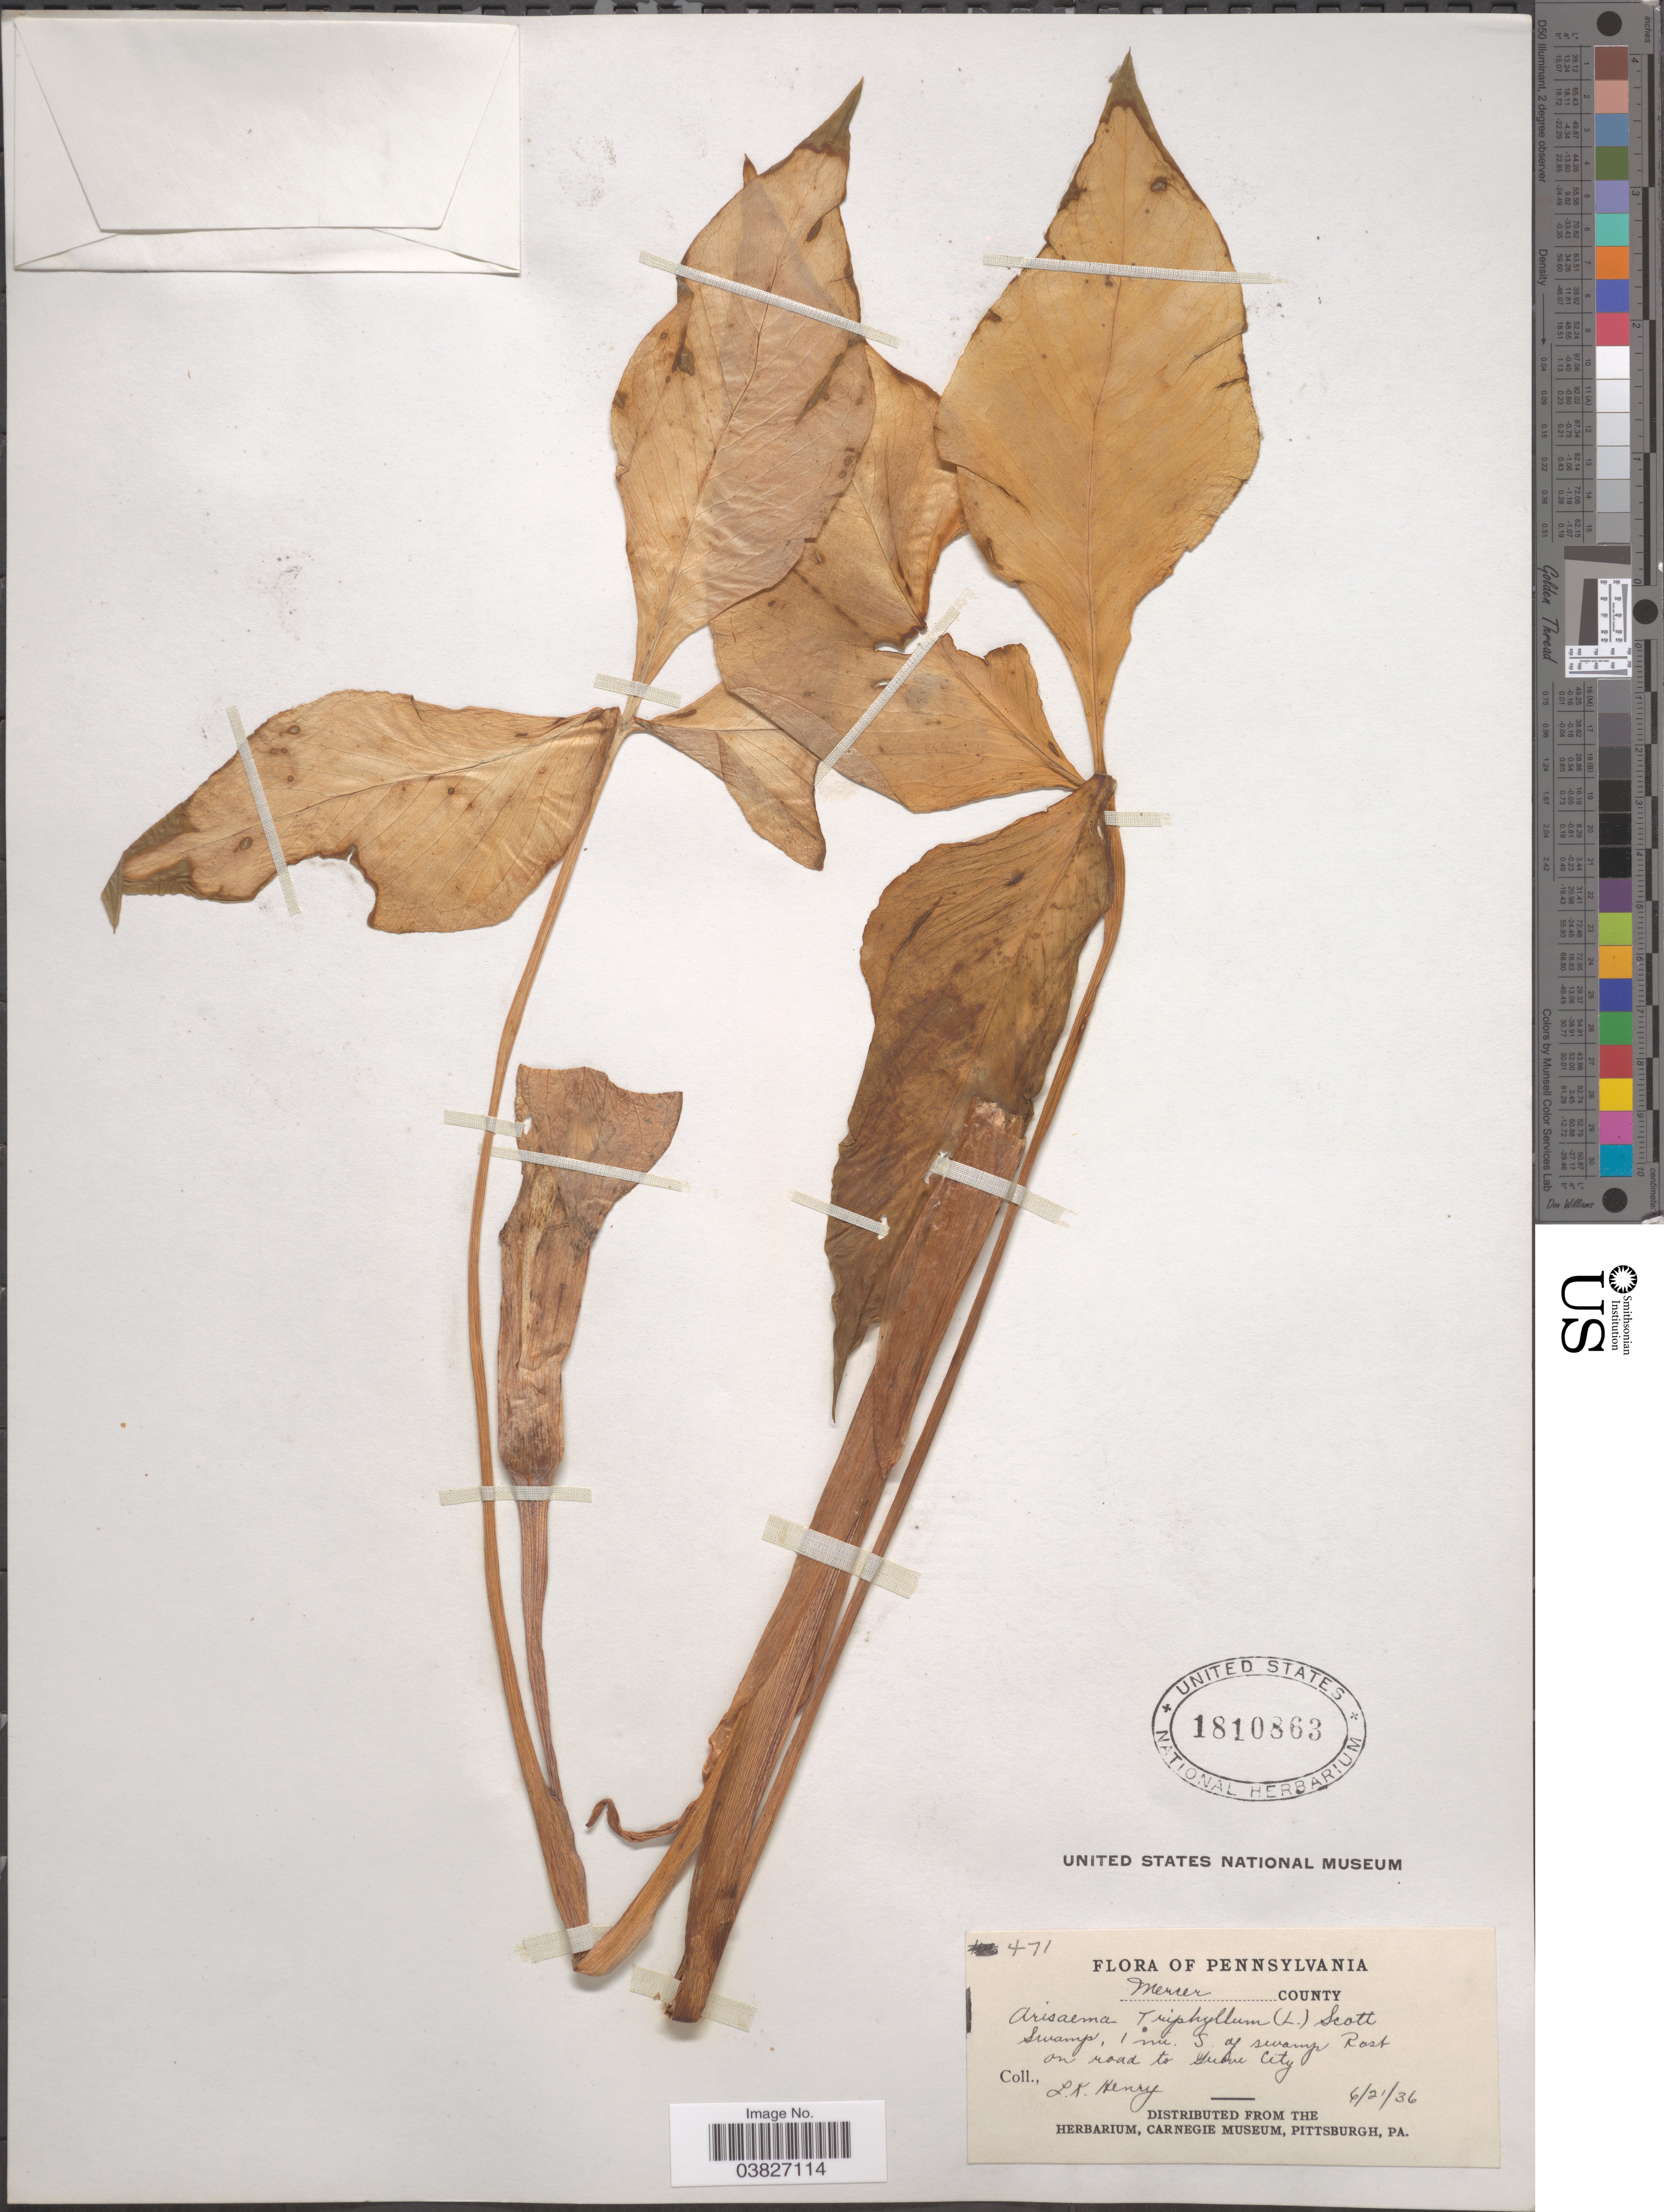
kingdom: Plantae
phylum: Tracheophyta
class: Liliopsida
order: Alismatales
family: Araceae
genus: Arisaema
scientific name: Arisaema triphyllum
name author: (L.) Schott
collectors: L. K. Henry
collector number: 471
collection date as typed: Transcribed d/m/y: 21/6/36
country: United States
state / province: Pennsylvania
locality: Mercer County. Swamp, 1 mi. S. of swamp Rast [interpreted] on road to Grove City.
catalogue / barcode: US 1810863